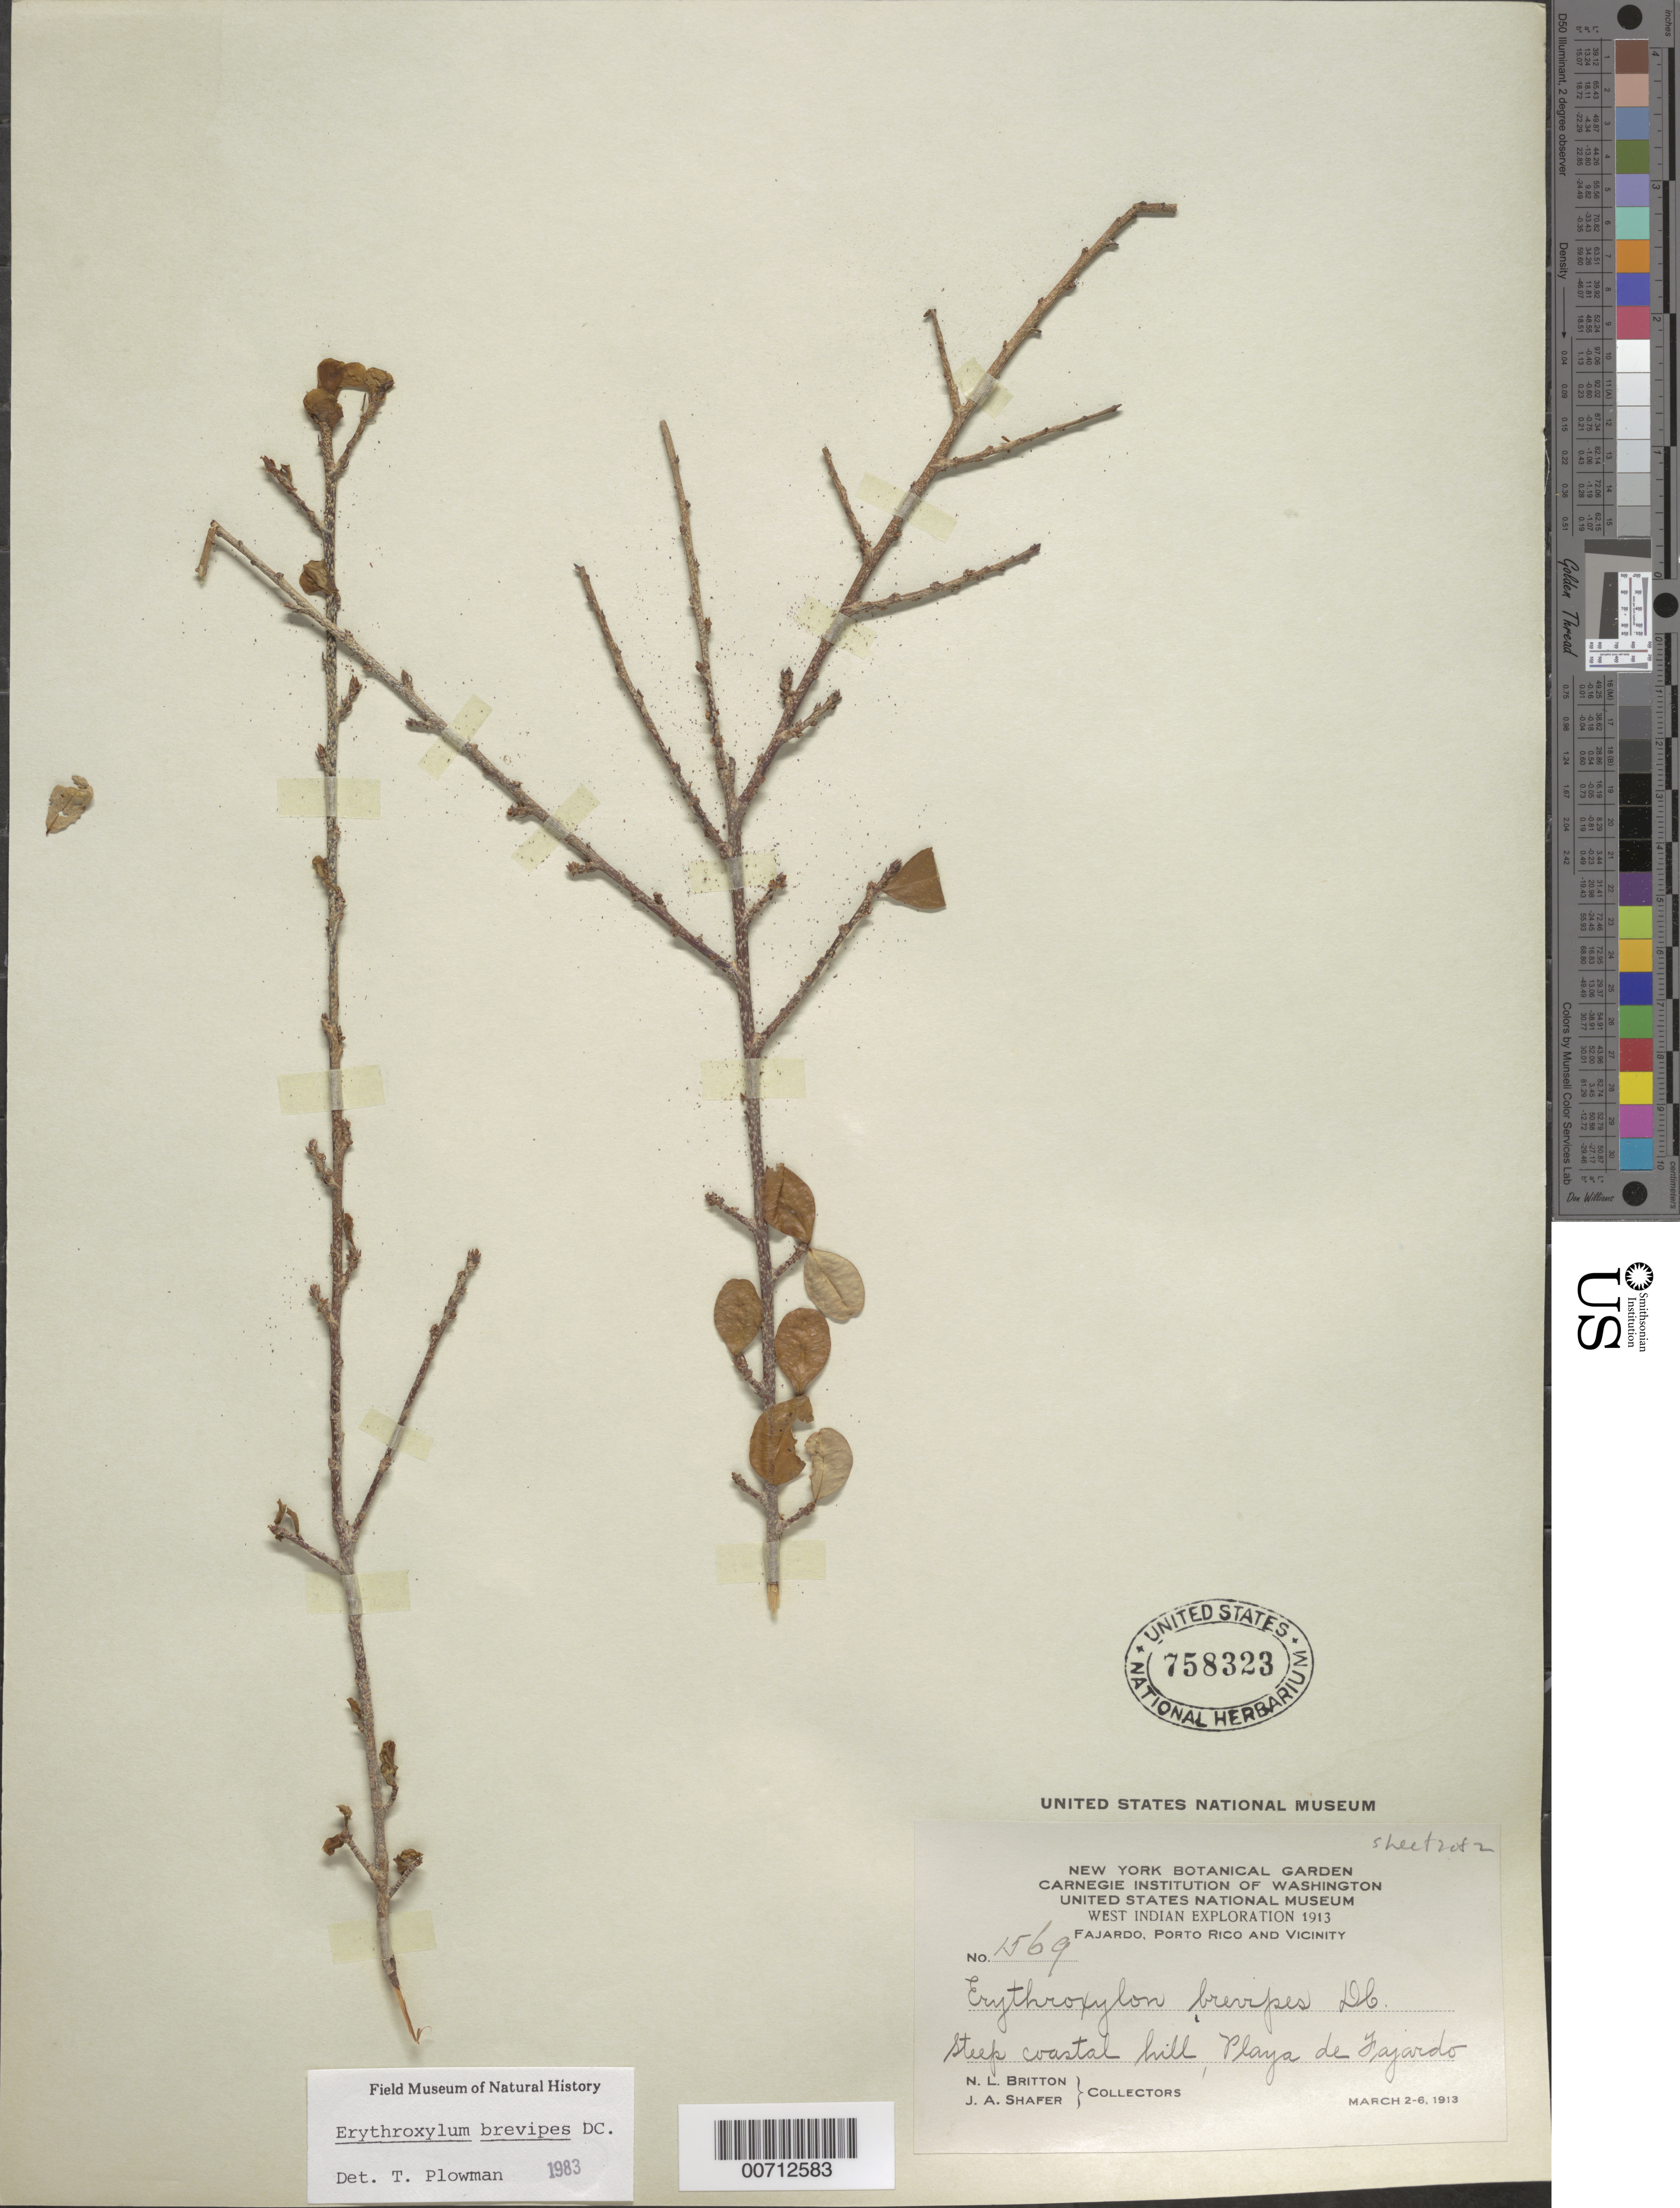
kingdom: Plantae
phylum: Tracheophyta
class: Magnoliopsida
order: Malpighiales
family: Erythroxylaceae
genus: Erythroxylum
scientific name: Erythroxylum brevipes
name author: DC.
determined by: Plowman, Timothy C.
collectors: N. Britton & J. A. Shafer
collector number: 1569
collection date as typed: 02 Mar 1913 to 06 Mar 1913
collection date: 1913-03-02/1913-03-06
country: Puerto Rico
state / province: Fajardo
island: Greater Antilles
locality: Playa de Fajardo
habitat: Steep coastal hill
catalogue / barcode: US 758323